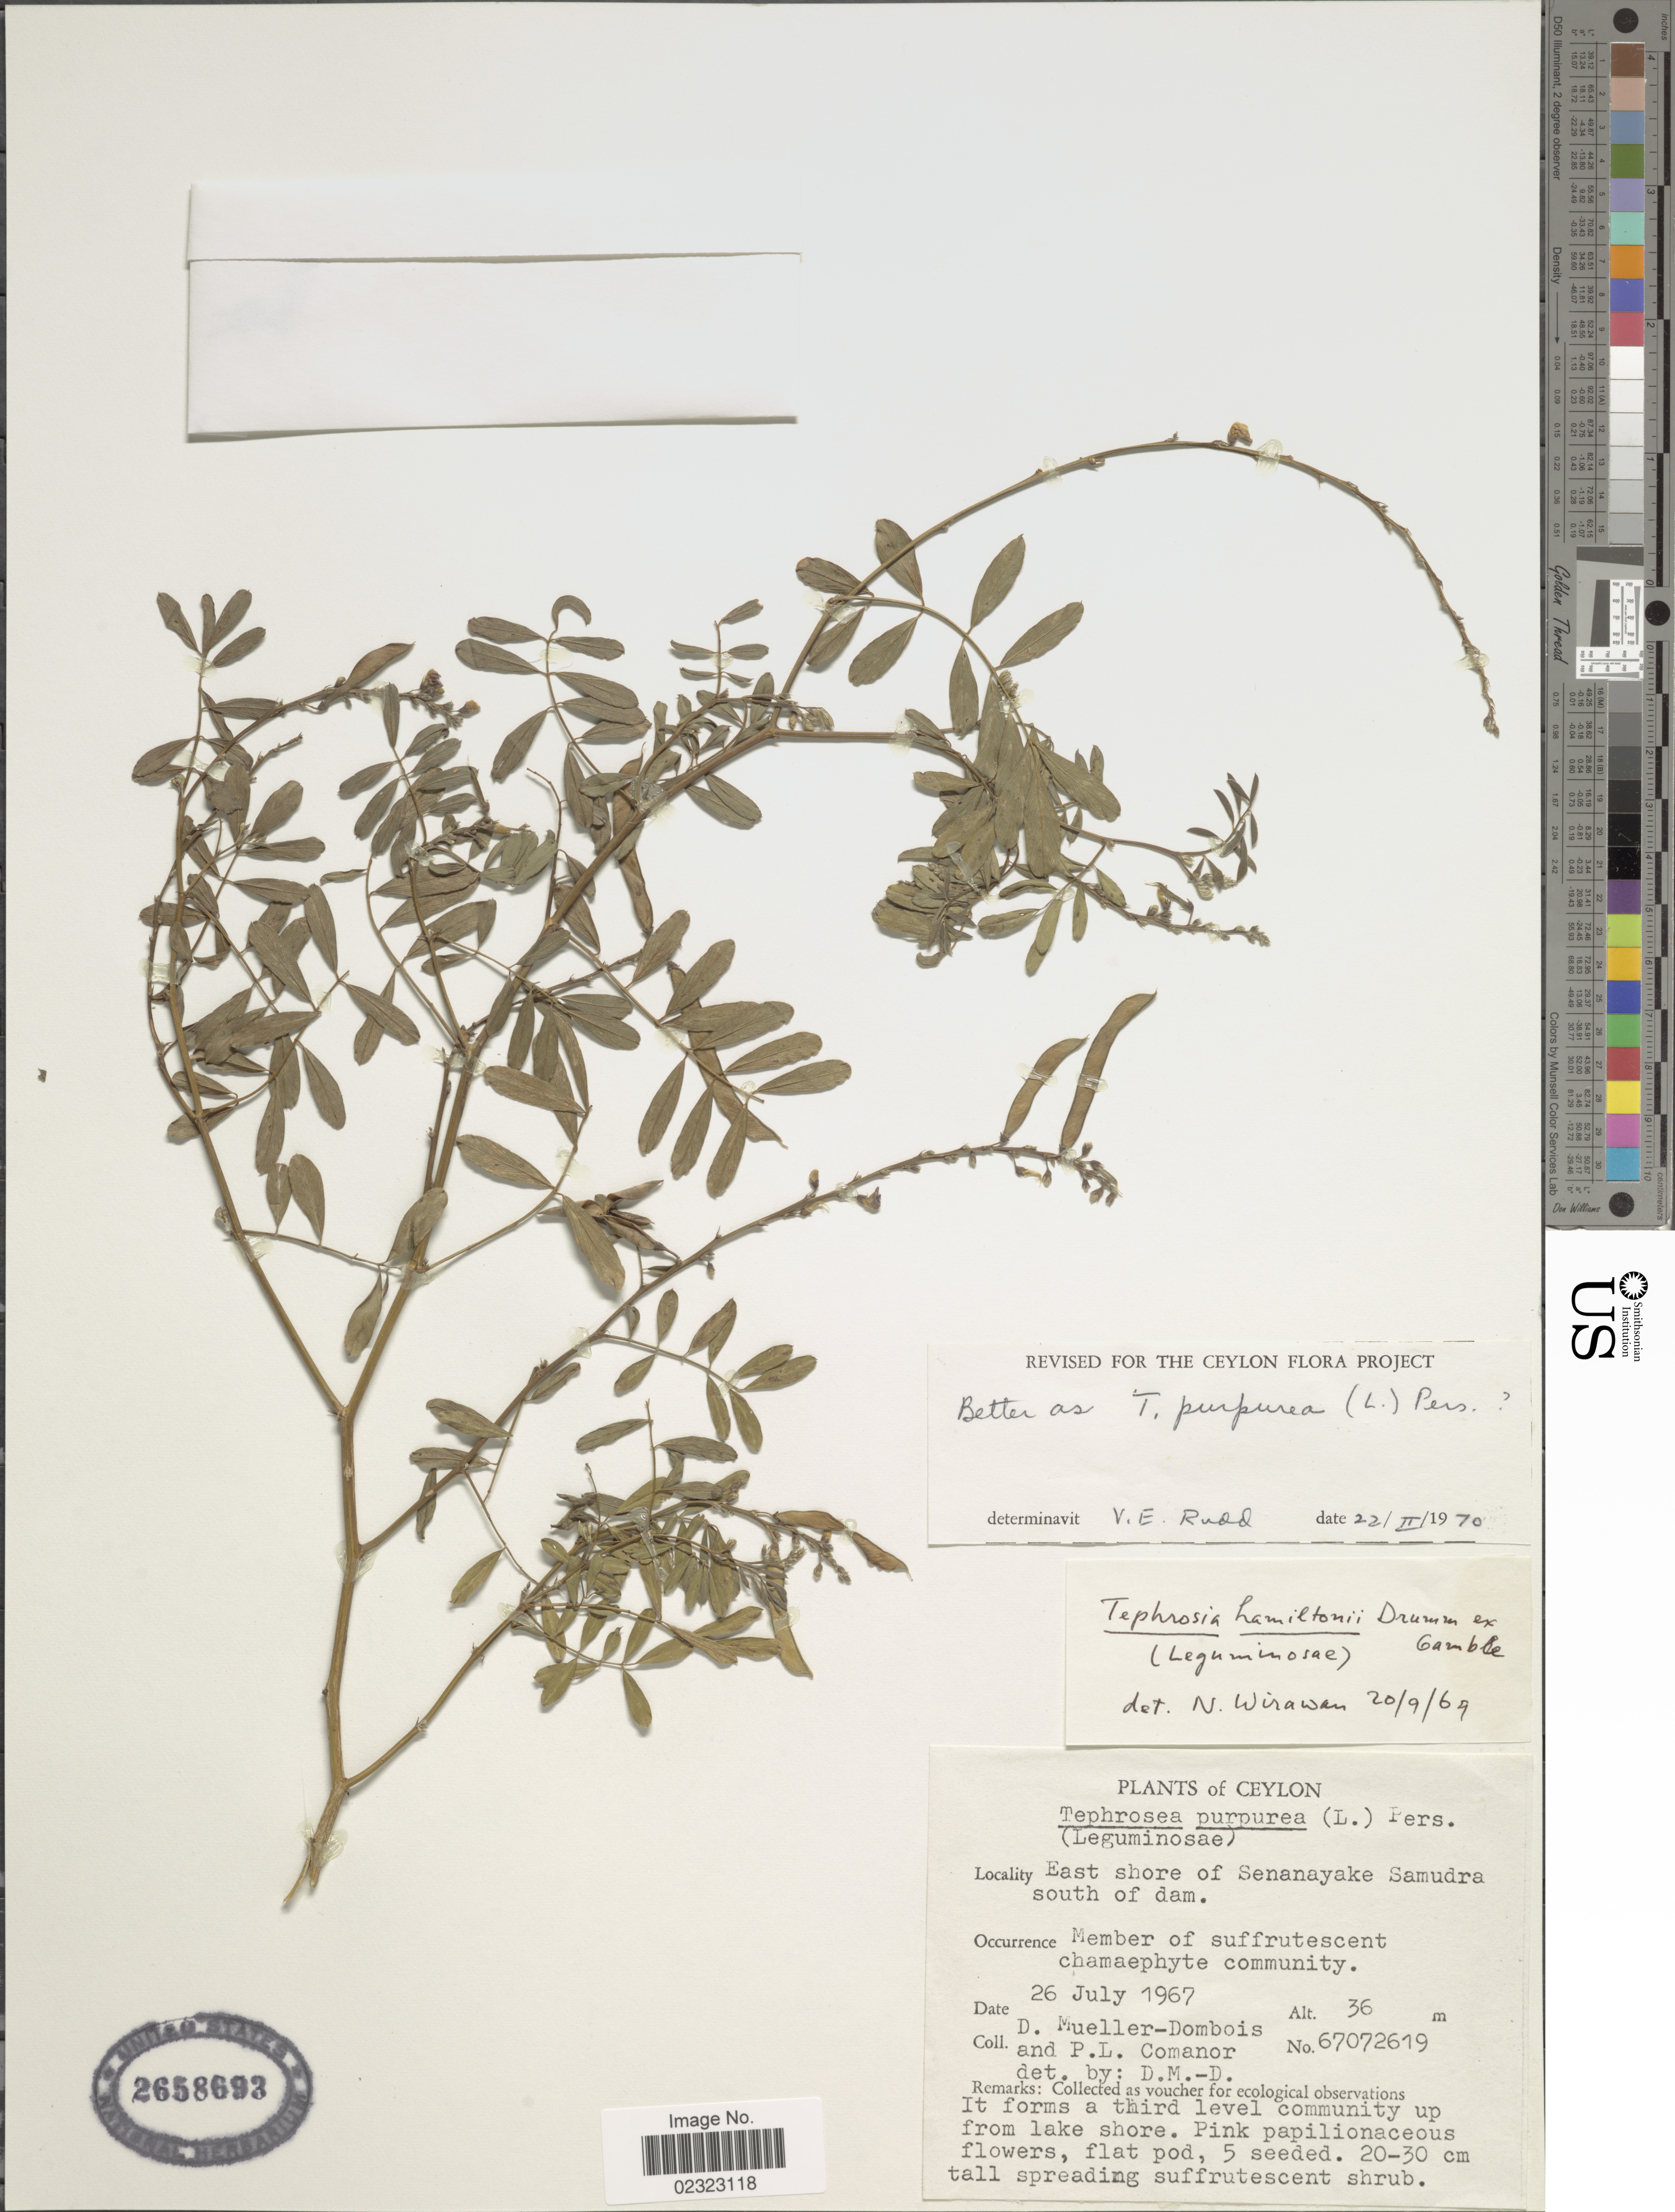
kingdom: Plantae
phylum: Tracheophyta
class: Magnoliopsida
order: Fabales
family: Fabaceae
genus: Tephrosia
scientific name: Tephrosia purpurea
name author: (L.) Pers.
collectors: D. Mueller-Dombois & P. Comanor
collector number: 67072619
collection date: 1967-07-26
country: Sri Lanka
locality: Ceylon. East shore of Senanayake Samudra south of dam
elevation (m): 36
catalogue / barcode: US 2658693